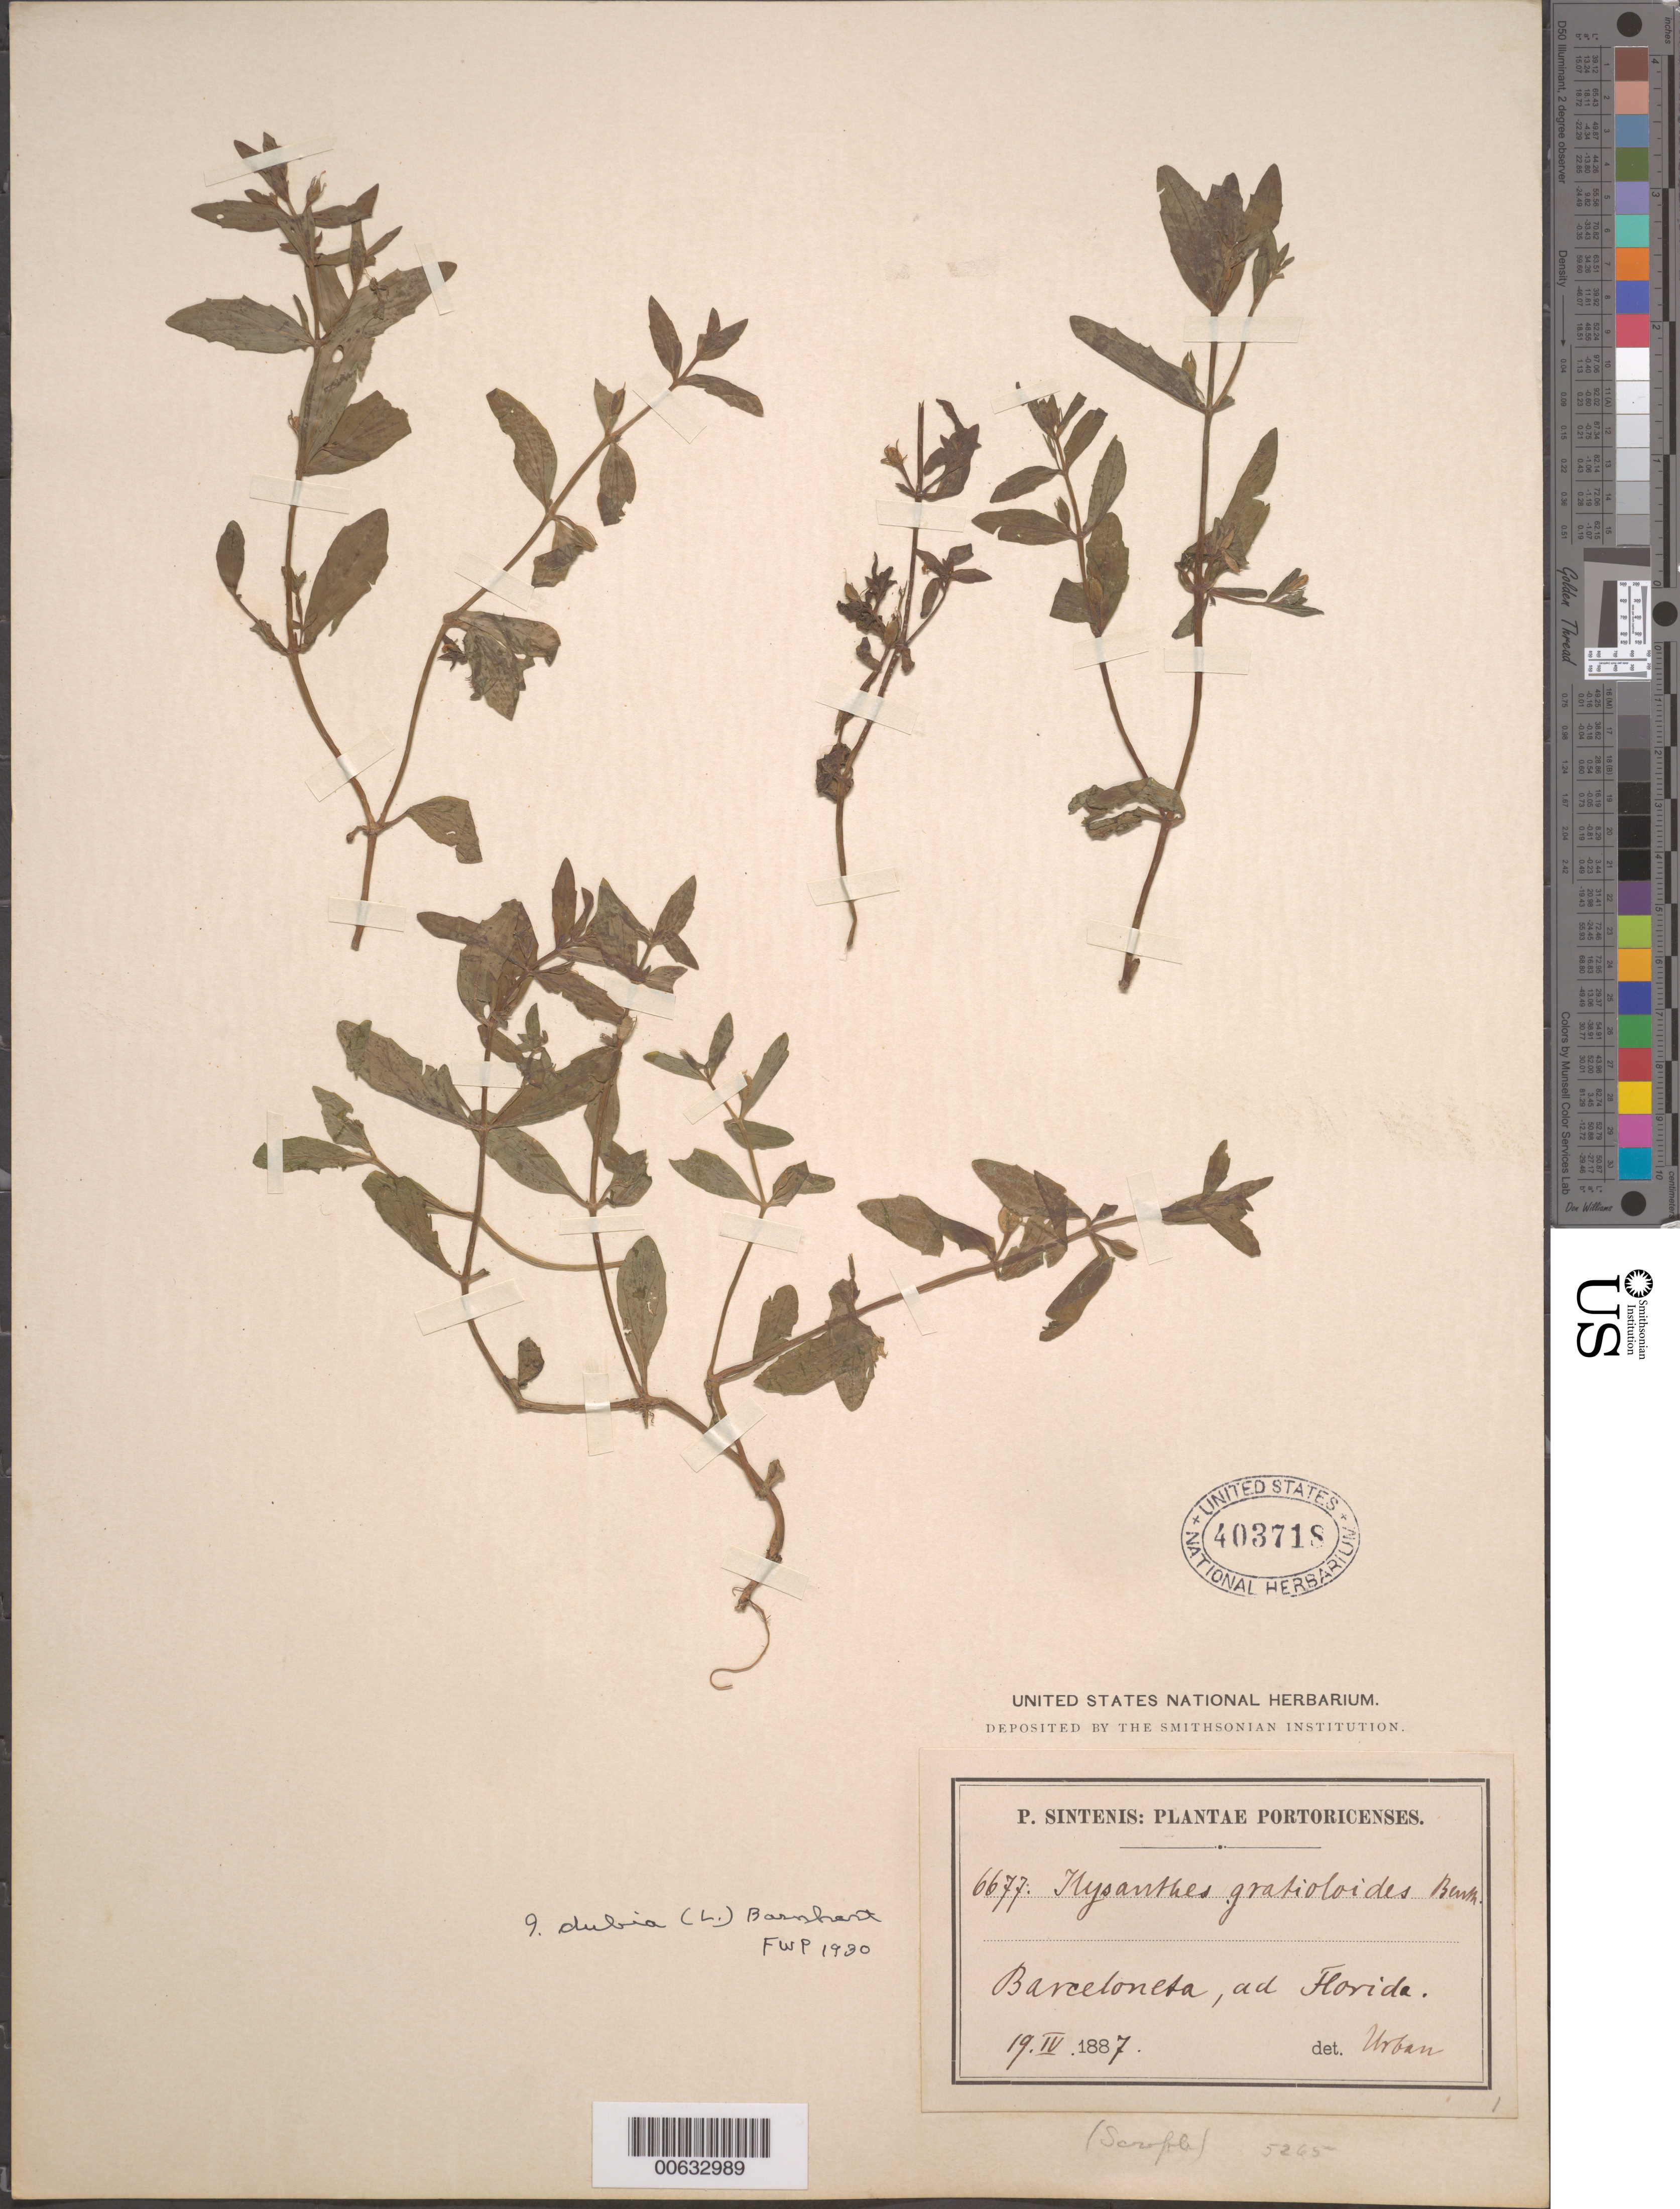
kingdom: Plantae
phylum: Tracheophyta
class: Magnoliopsida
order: Lamiales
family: Linderniaceae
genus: Lindernia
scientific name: Lindernia dubia var. dubia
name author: (L.) Pennell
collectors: P. Sintenis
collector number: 6677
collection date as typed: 19 Apr 1887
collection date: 1887-04-19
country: Puerto Rico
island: Greater Antilles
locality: Barceloneta, ad Florida.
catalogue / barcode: US 403718